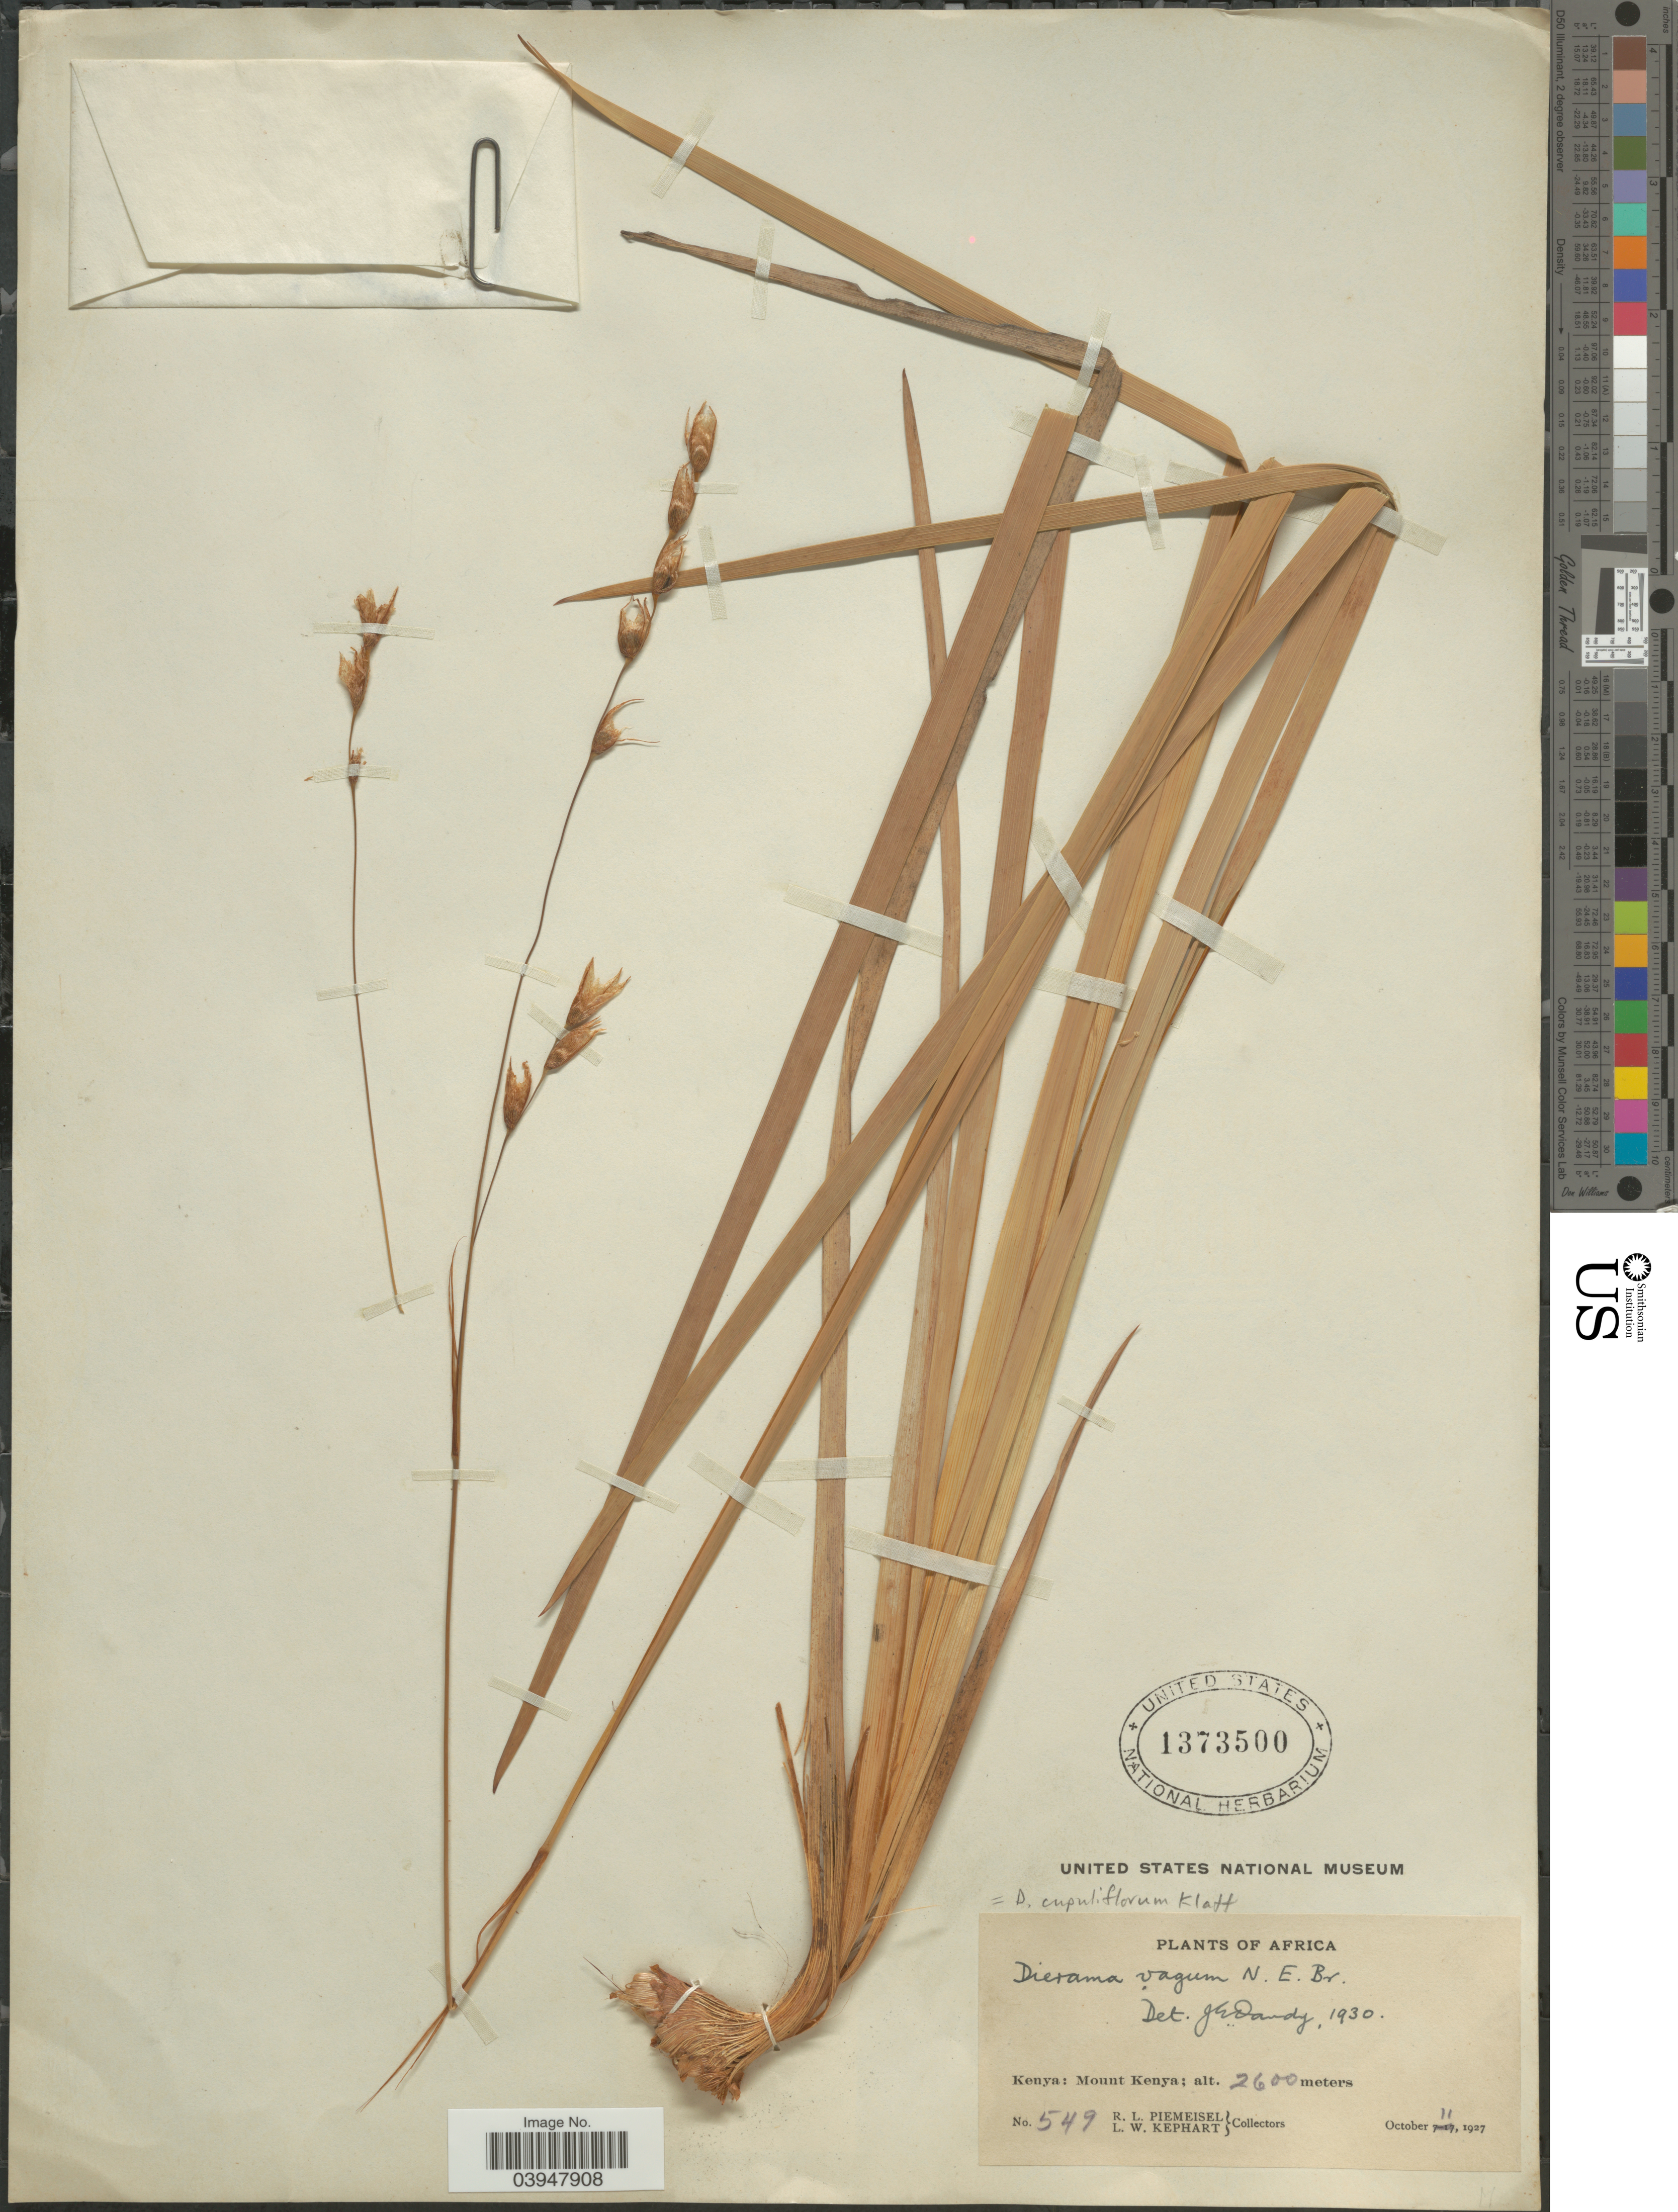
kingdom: Plantae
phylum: Tracheophyta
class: Liliopsida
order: Asparagales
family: Iridaceae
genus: Dierama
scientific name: Dierama cupuliflorum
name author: Klatt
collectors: R. L. Piemeisel & L. W. Kephart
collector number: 549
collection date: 1927-10-11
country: Kenya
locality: Mount Kenya.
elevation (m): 2600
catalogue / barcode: US 1373500